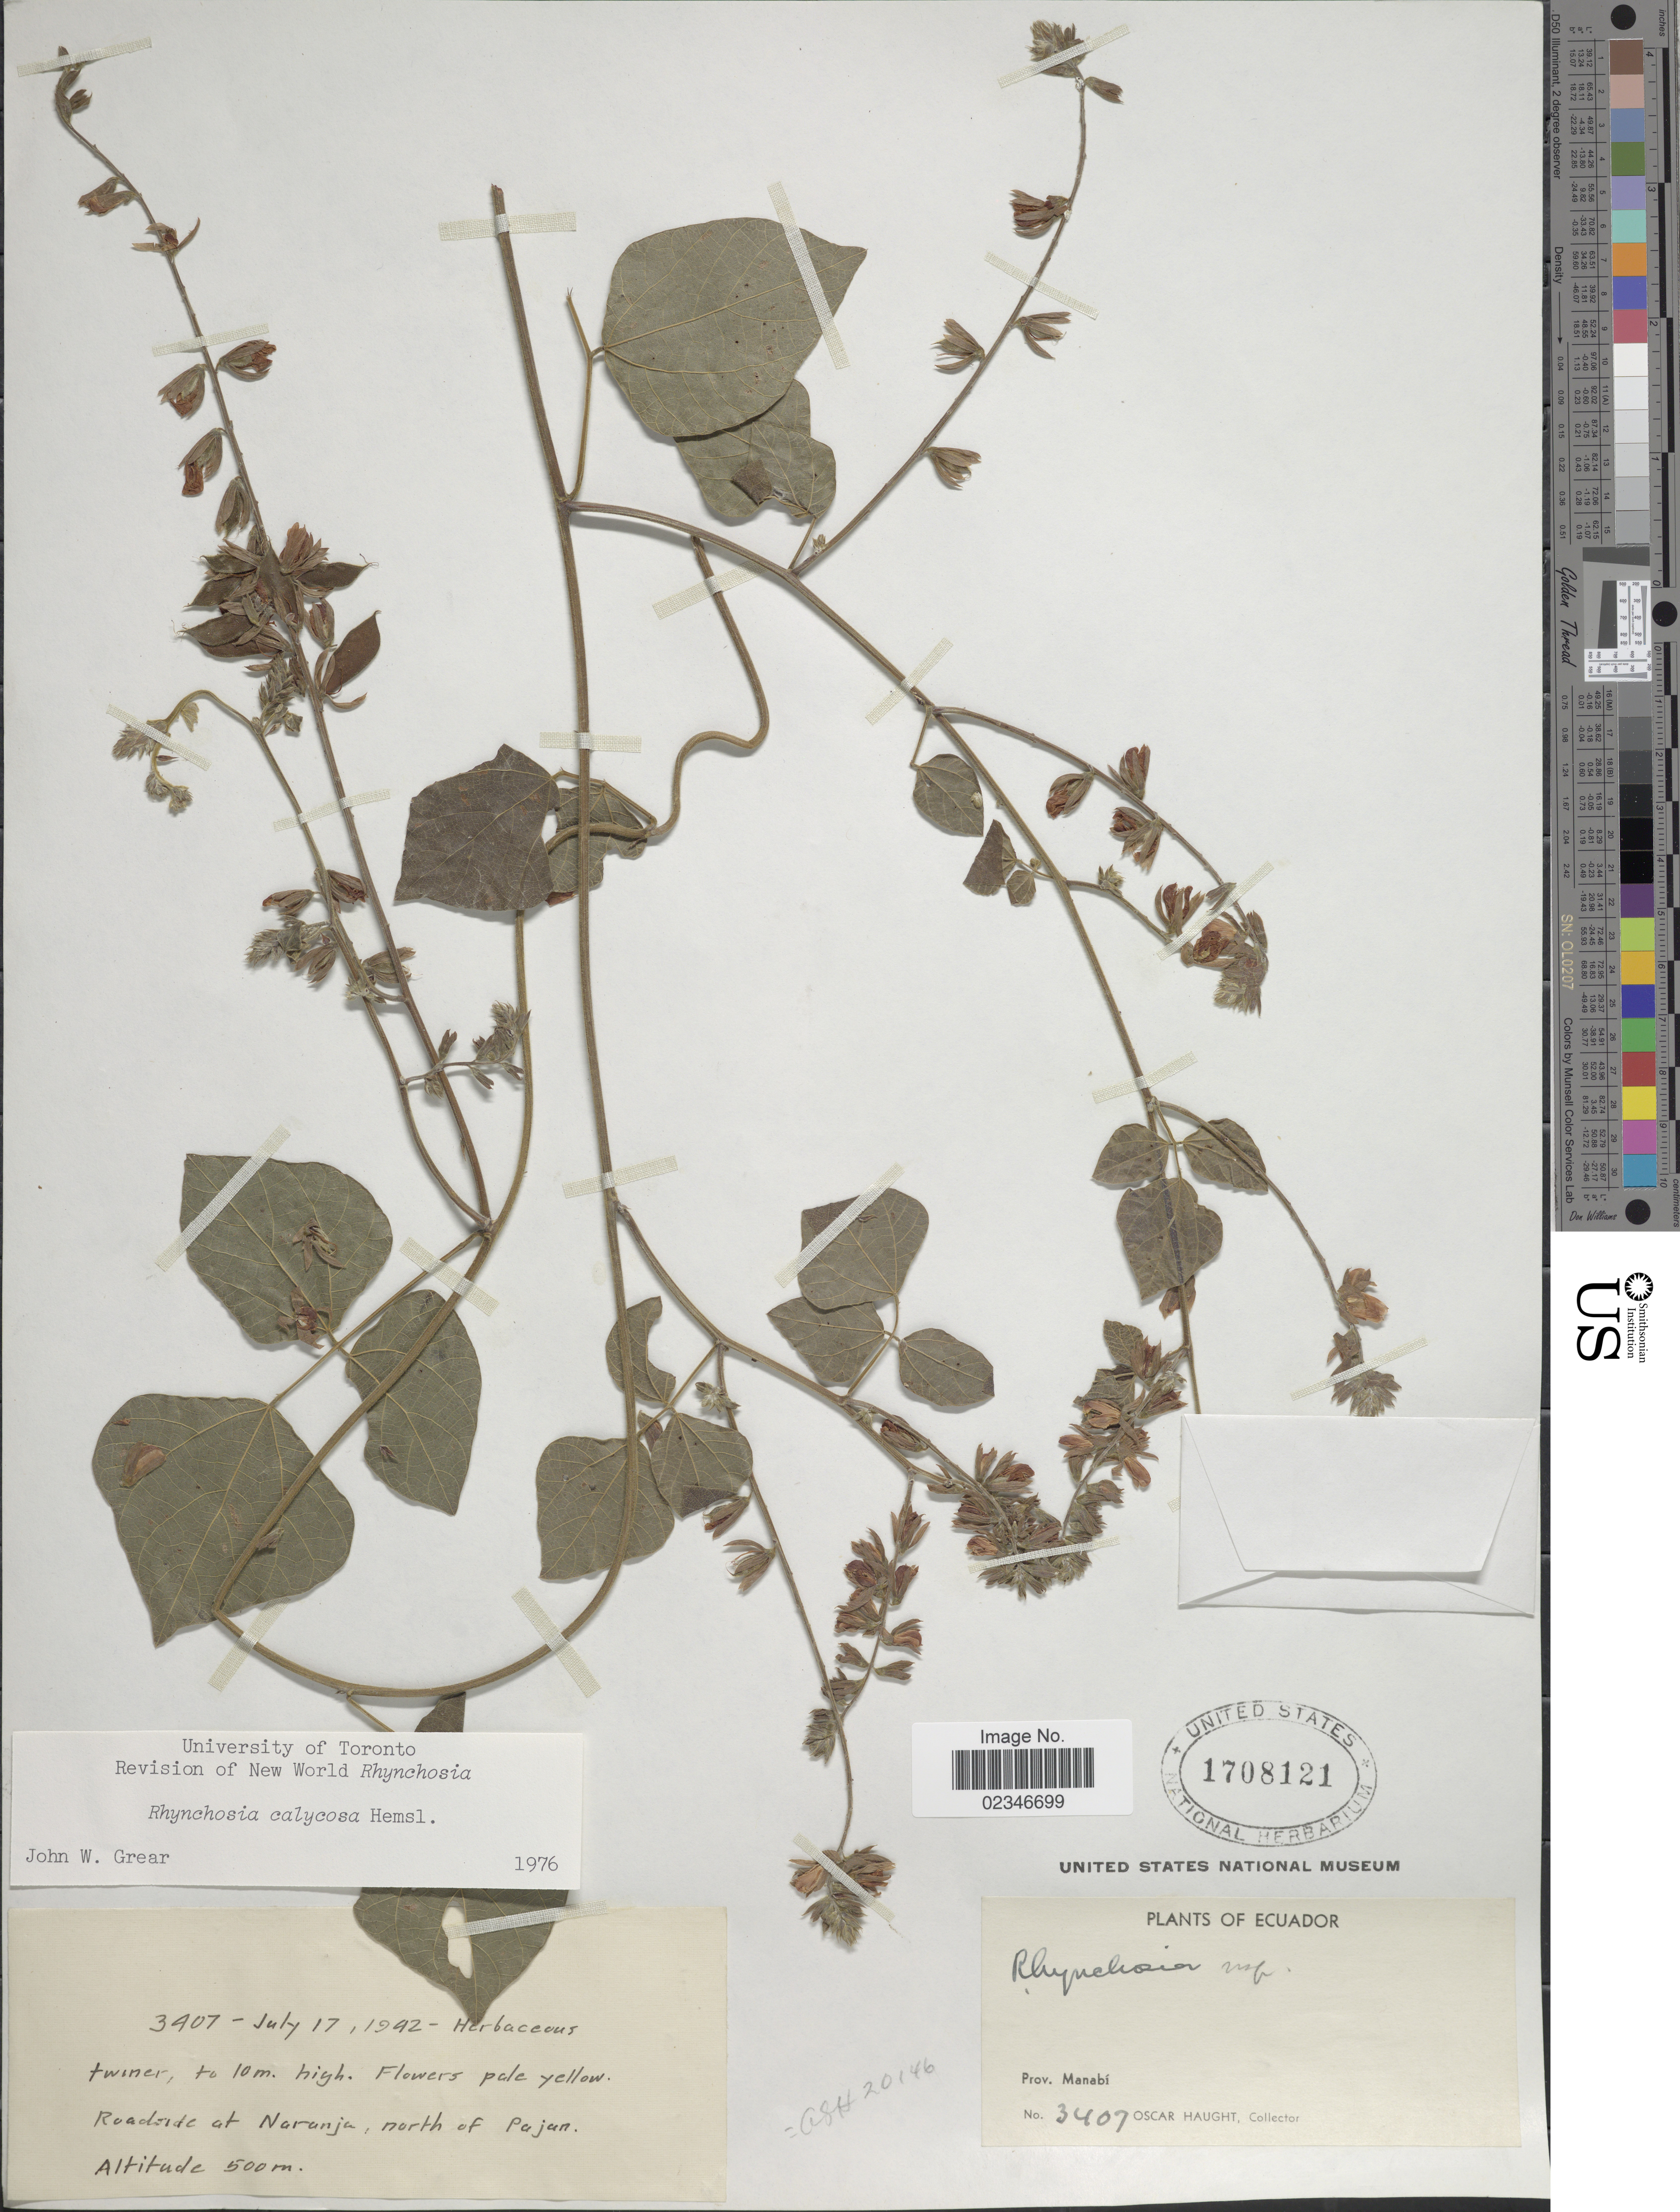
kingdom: Plantae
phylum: Tracheophyta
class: Magnoliopsida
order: Fabales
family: Fabaceae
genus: Rhynchosia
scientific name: Rhynchosia calycosa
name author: Hemsl.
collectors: O. L. Haught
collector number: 3407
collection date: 1942-07-17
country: Ecuador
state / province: Manabí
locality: Roadside at Naranja, north of Pajan, Prov. Manabi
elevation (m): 500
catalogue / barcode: US 1708121